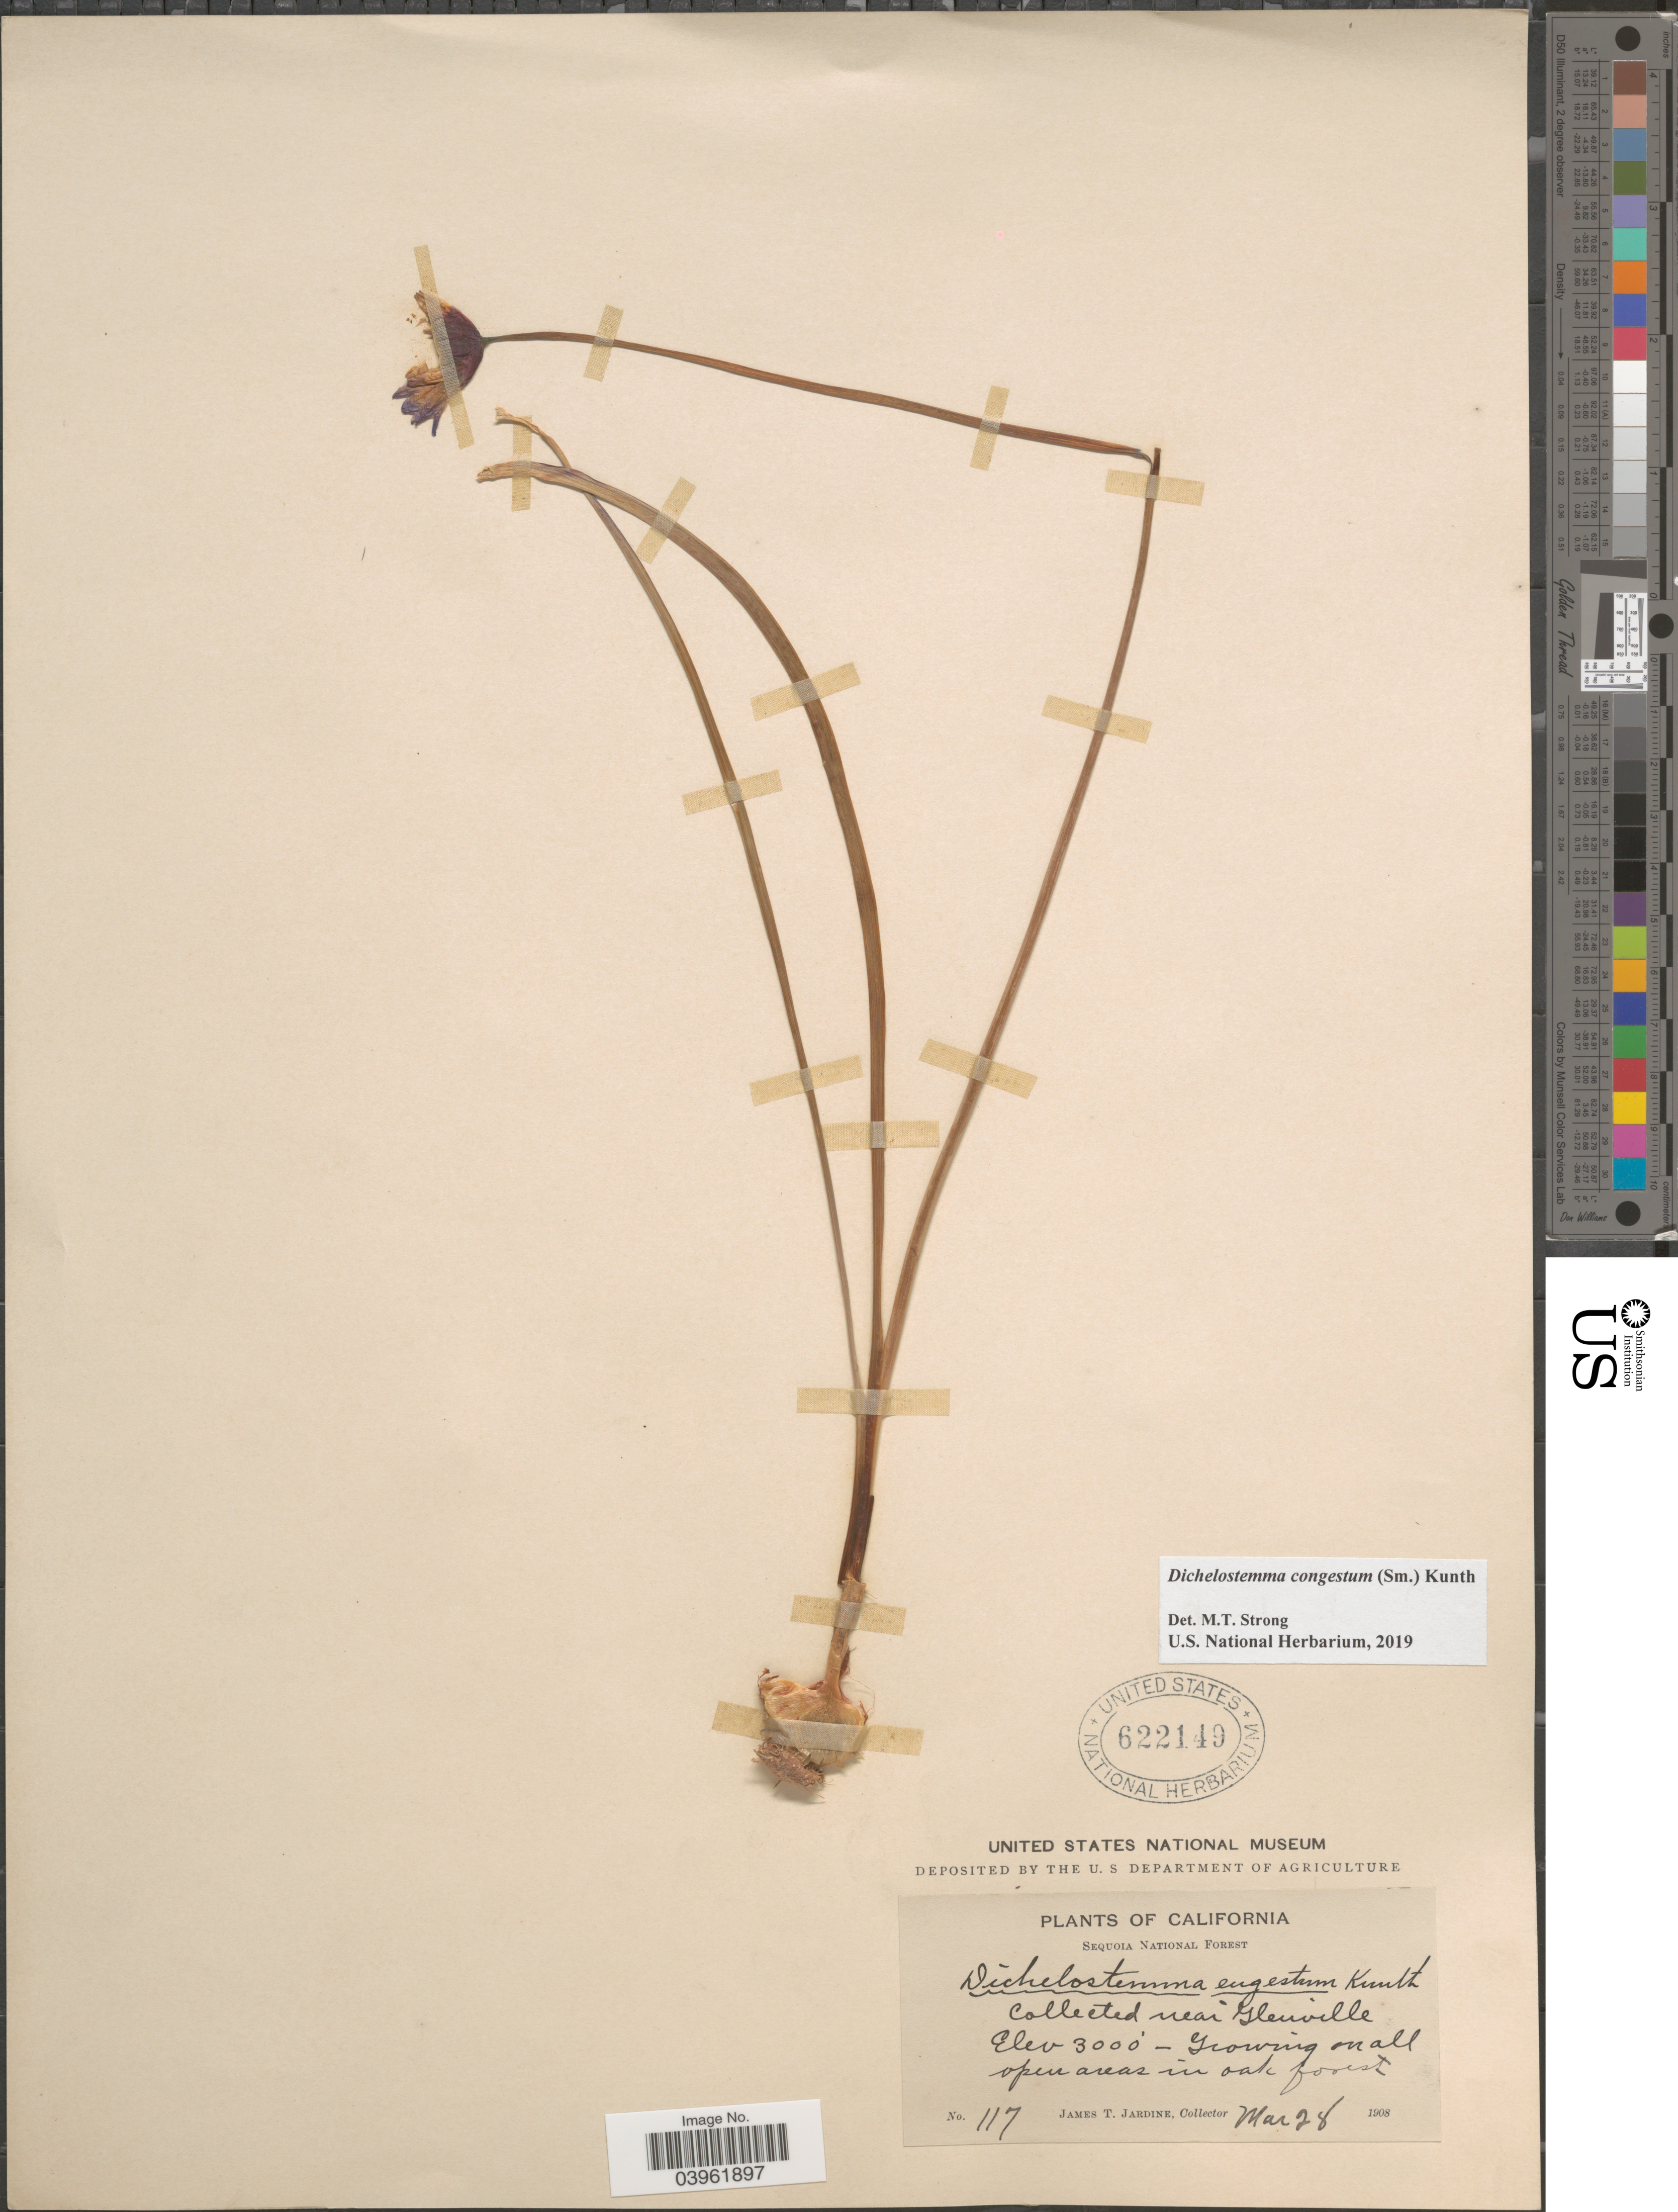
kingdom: Plantae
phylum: Tracheophyta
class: Liliopsida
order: Asparagales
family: Asparagaceae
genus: Dichelostemma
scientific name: Dichelostemma congestum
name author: Kunth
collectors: J. T. Jardine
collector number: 117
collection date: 1908-03-28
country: United States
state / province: California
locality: Sequoia National Forest. Near Glenville.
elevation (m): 914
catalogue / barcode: US 622149